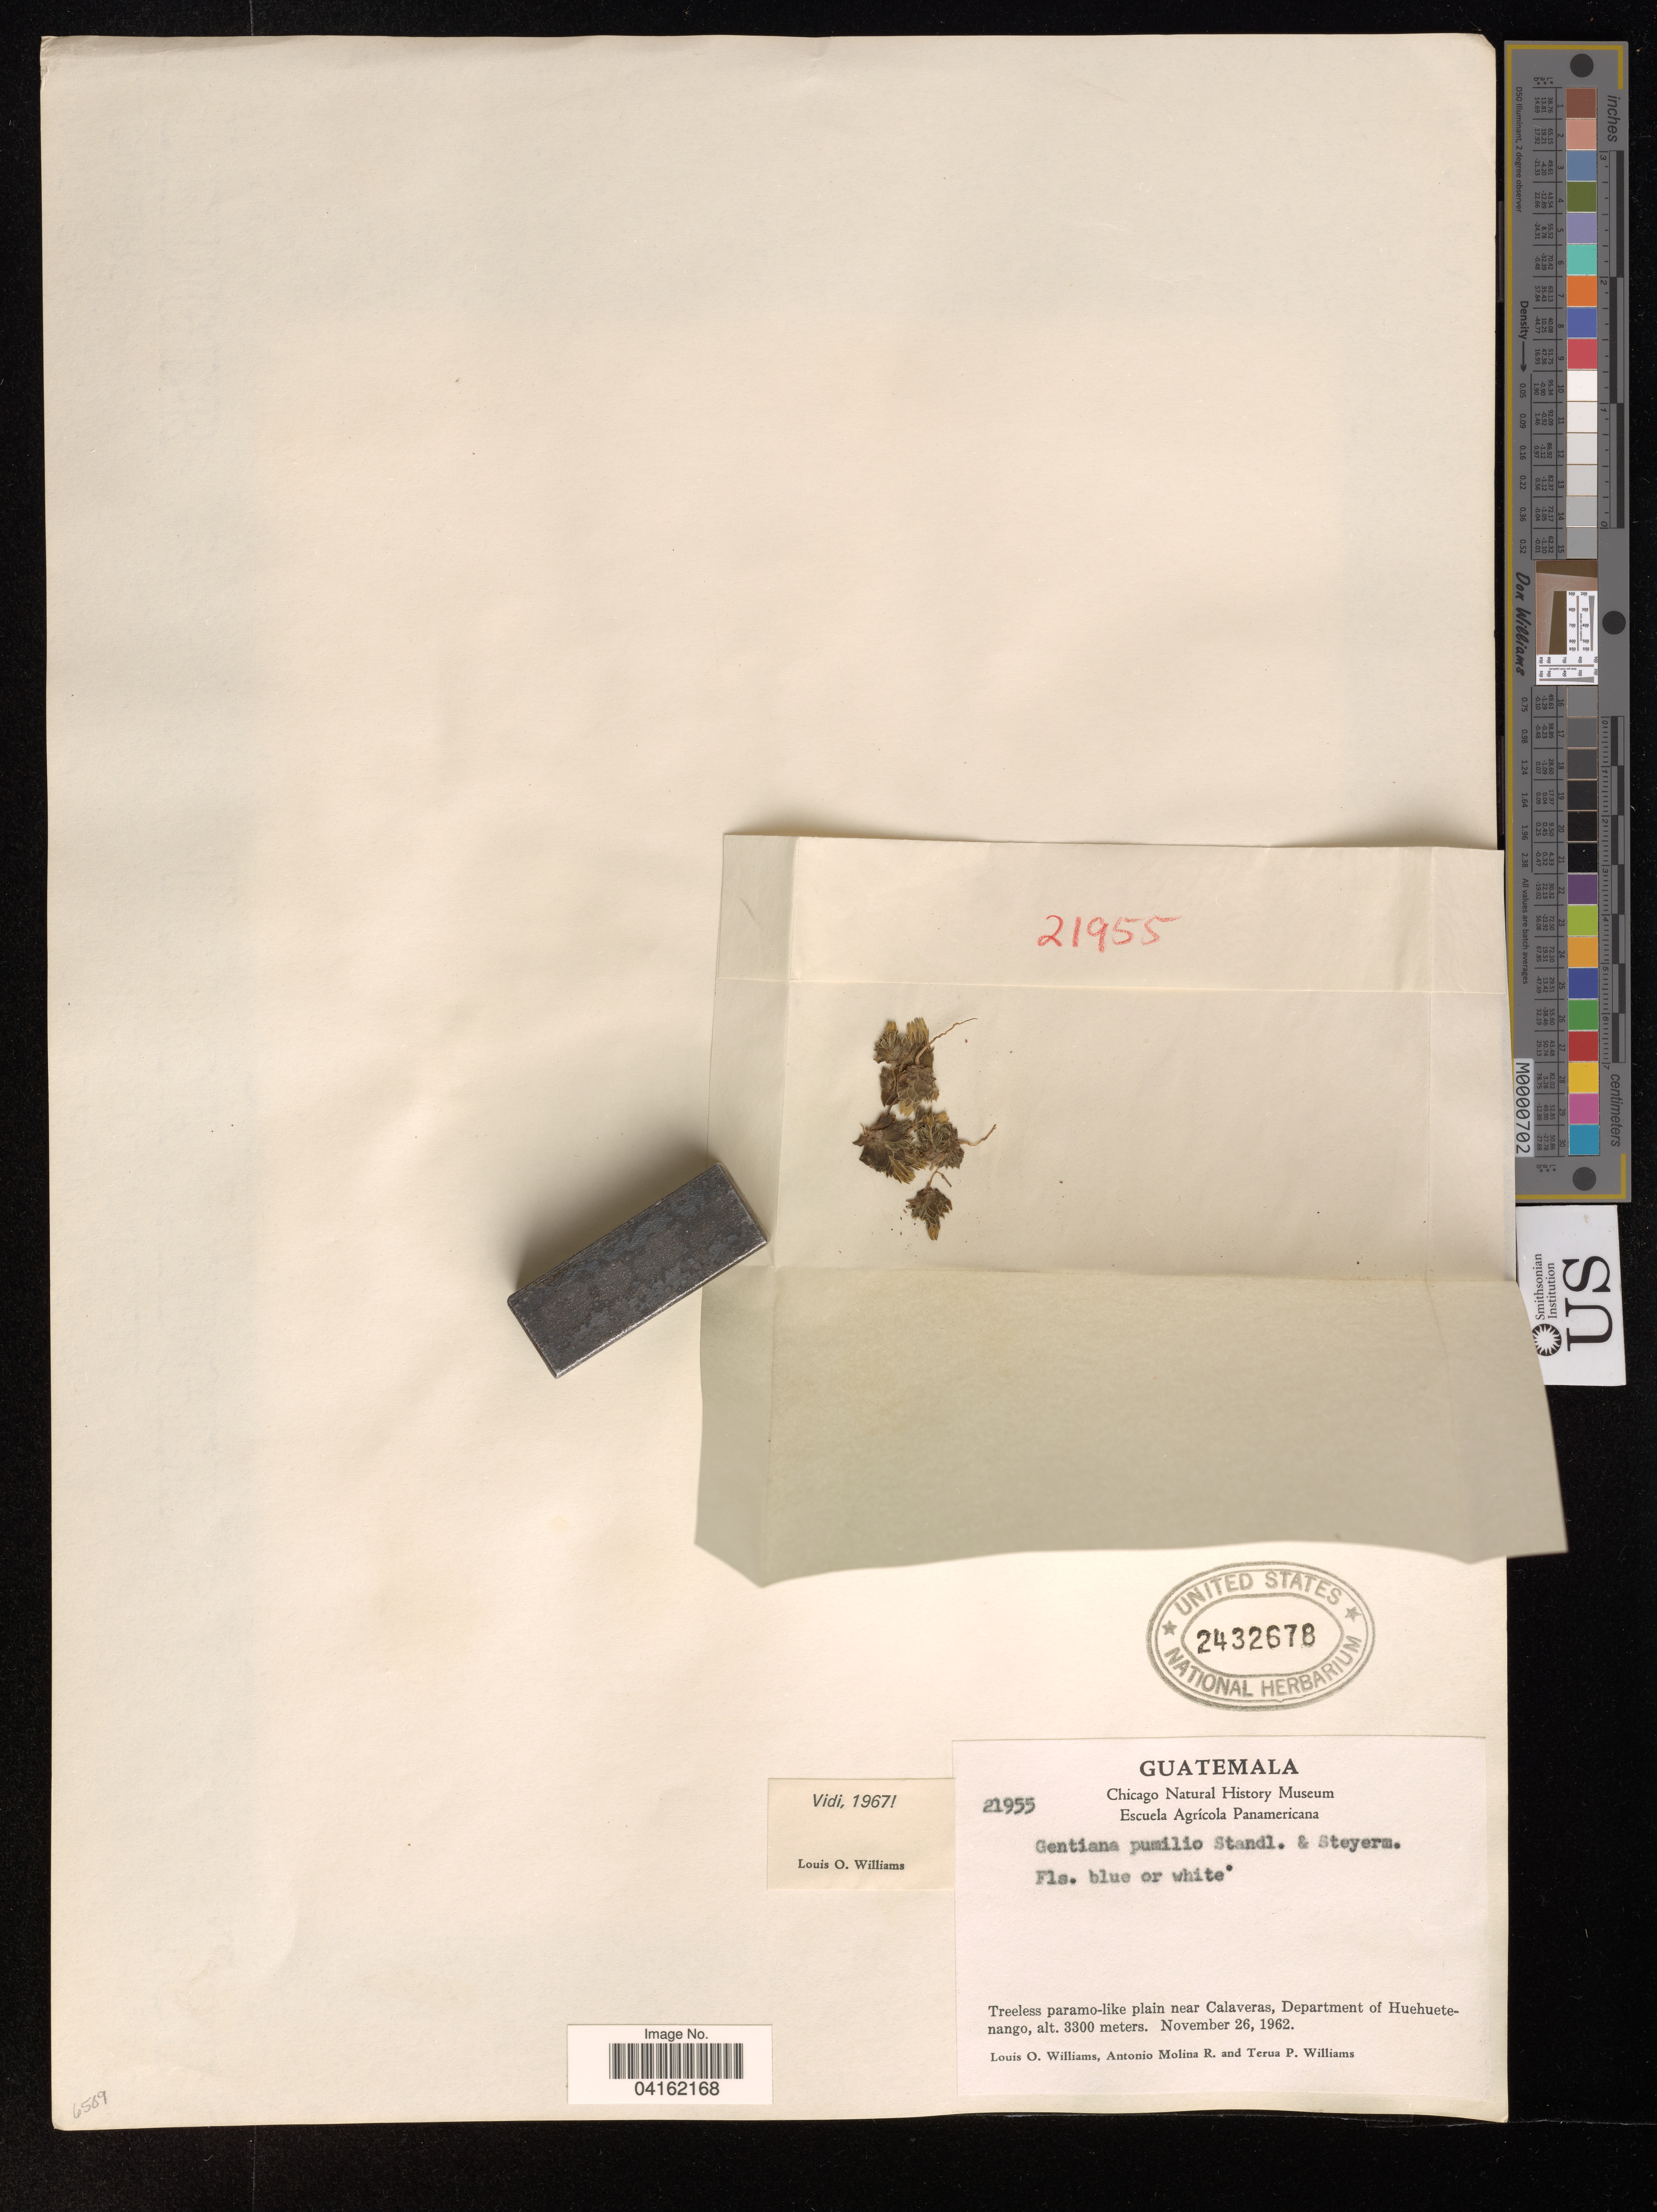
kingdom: Plantae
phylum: Tracheophyta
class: Magnoliopsida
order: Gentianales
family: Gentianaceae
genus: Gentiana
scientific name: Gentiana pumilio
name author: Standl. & Steyerm.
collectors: L. O. Williams, A. Molina R. & T. P. Williams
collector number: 21955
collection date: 1962-11-26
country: Guatemala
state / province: Huehuetenango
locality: Treeless paramo-like plain near Calaveras, Department of Huehuetenango.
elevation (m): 3300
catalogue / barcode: US 2432678